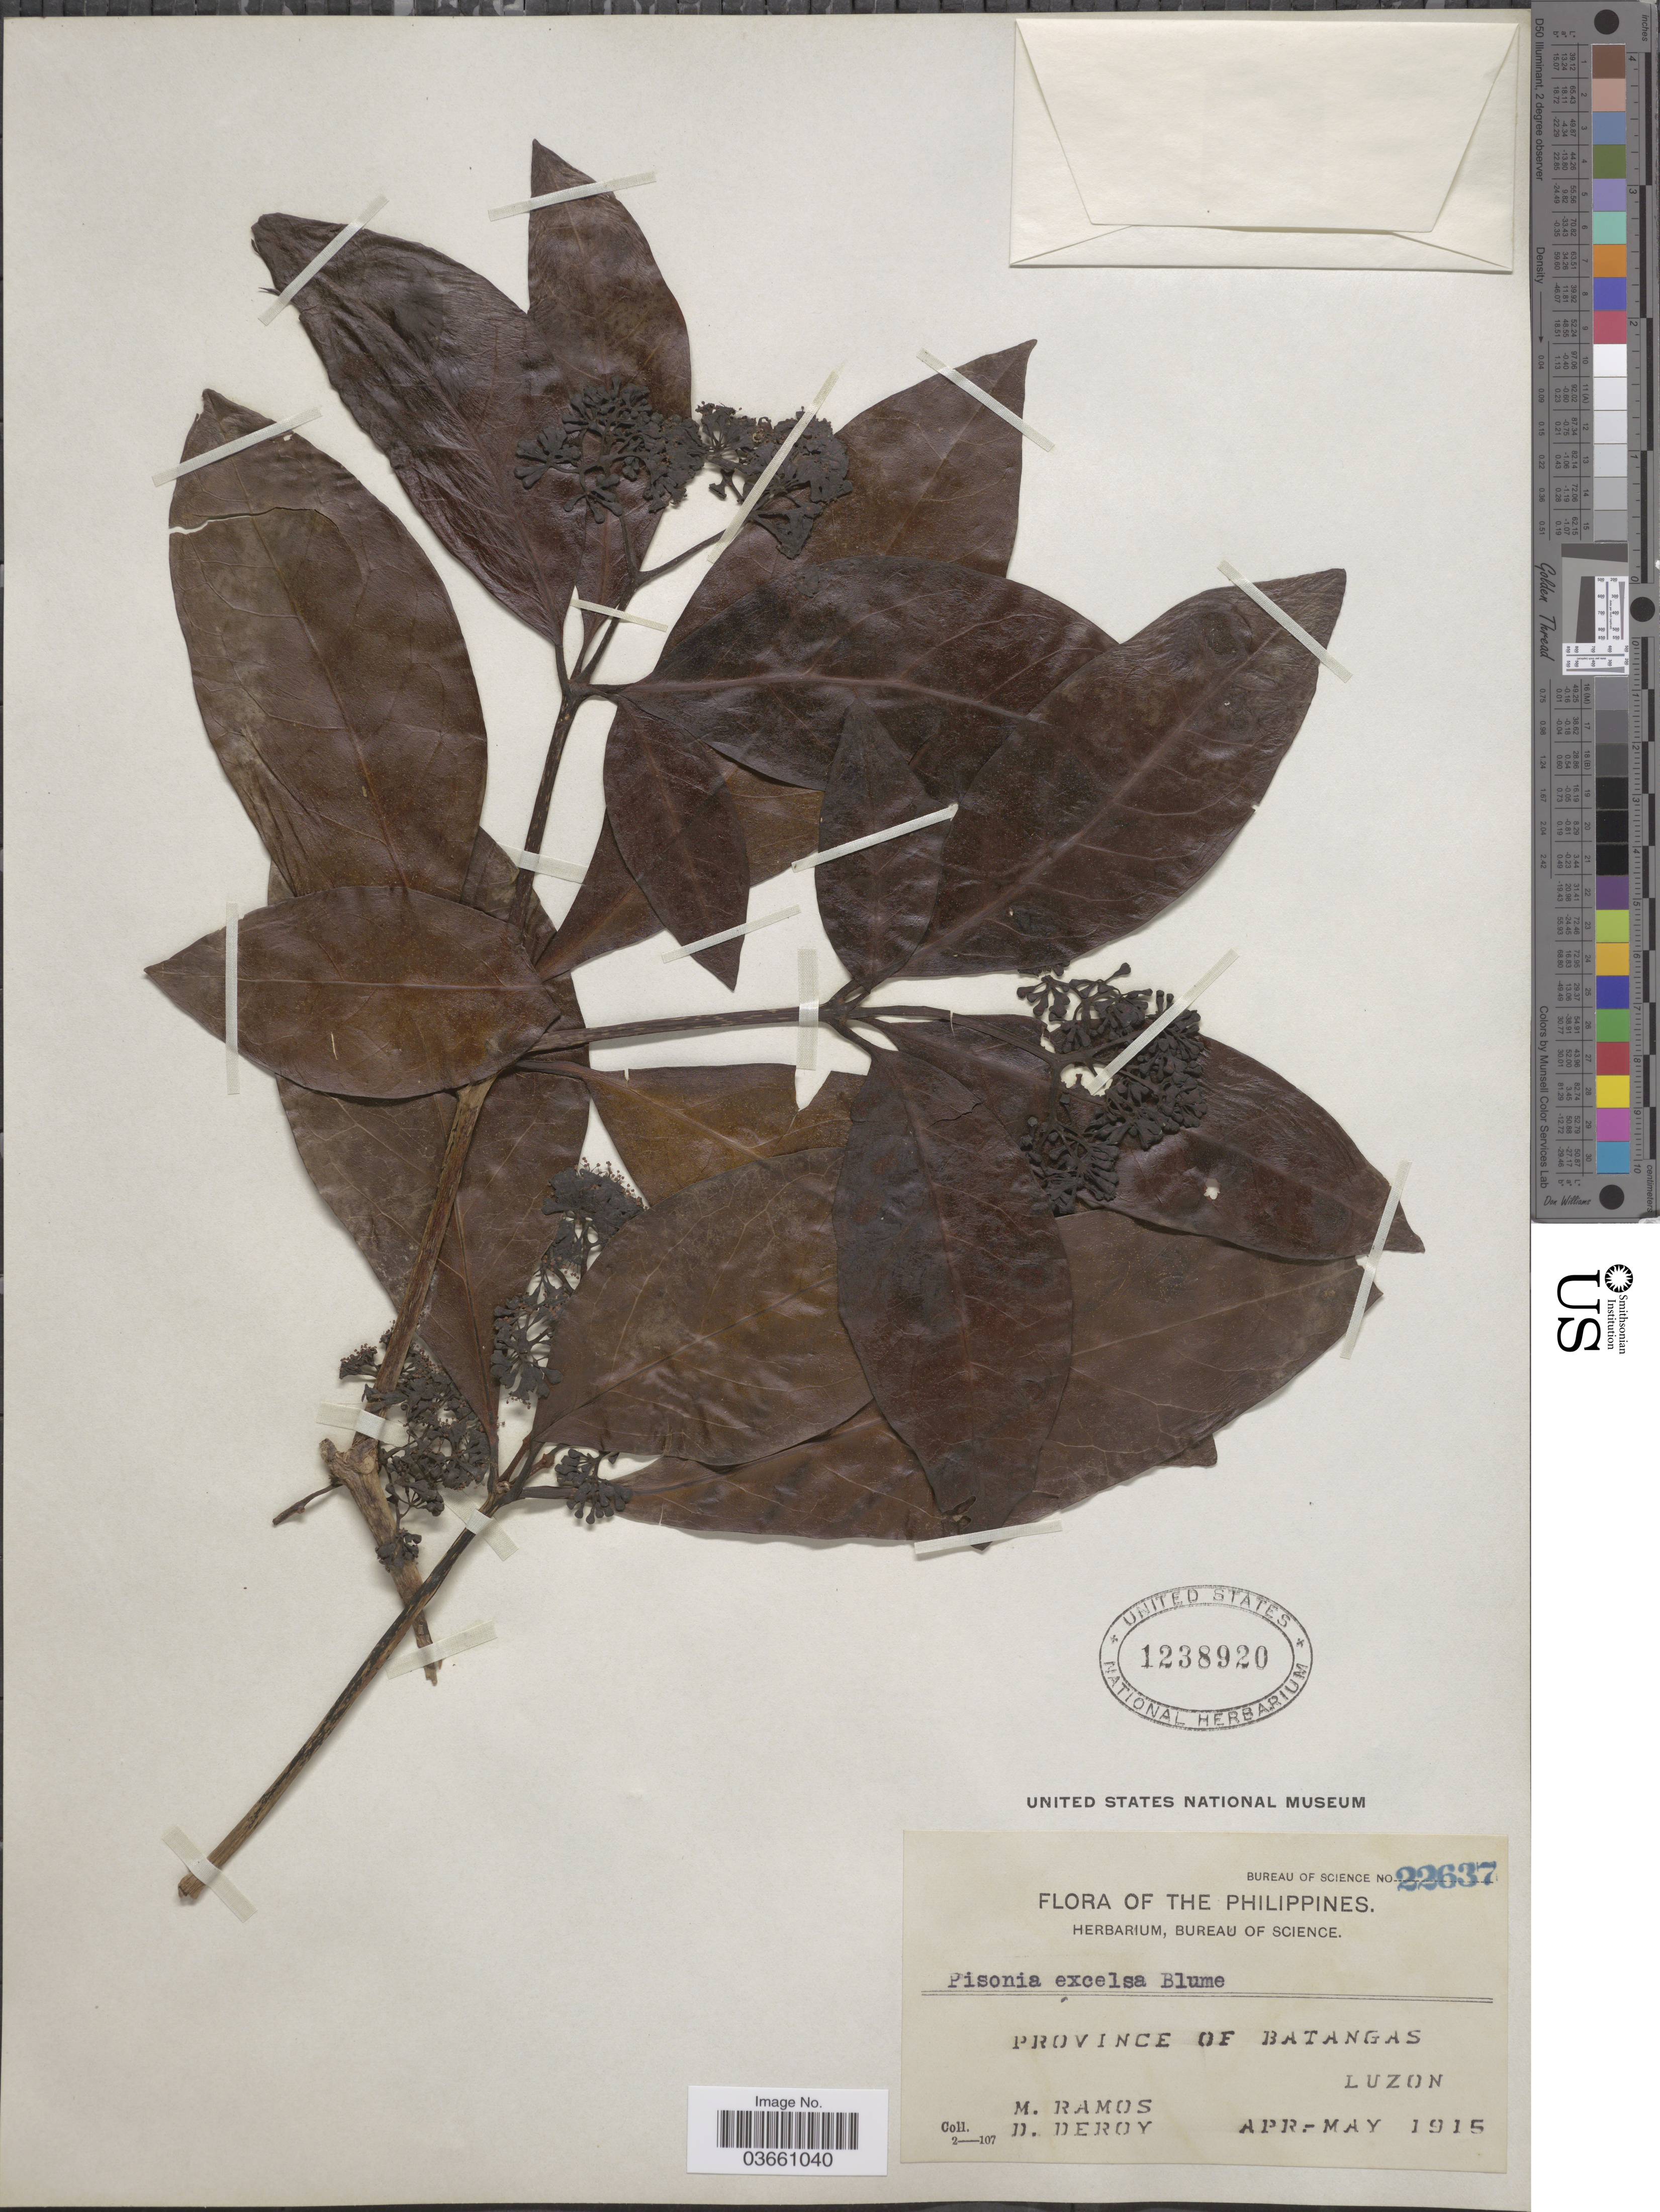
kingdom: Plantae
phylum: Tracheophyta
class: Magnoliopsida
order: Caryophyllales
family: Nyctaginaceae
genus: Pisonia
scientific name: Pisonia umbellifera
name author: (J.R. Forst. & G. Forst.) Seem.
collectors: M. Ramos & D. Deroy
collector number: Bureau of Science 22637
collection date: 1915-04/1915-05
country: Philippines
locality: Province of Batangas. Luzon.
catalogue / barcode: US 1238920